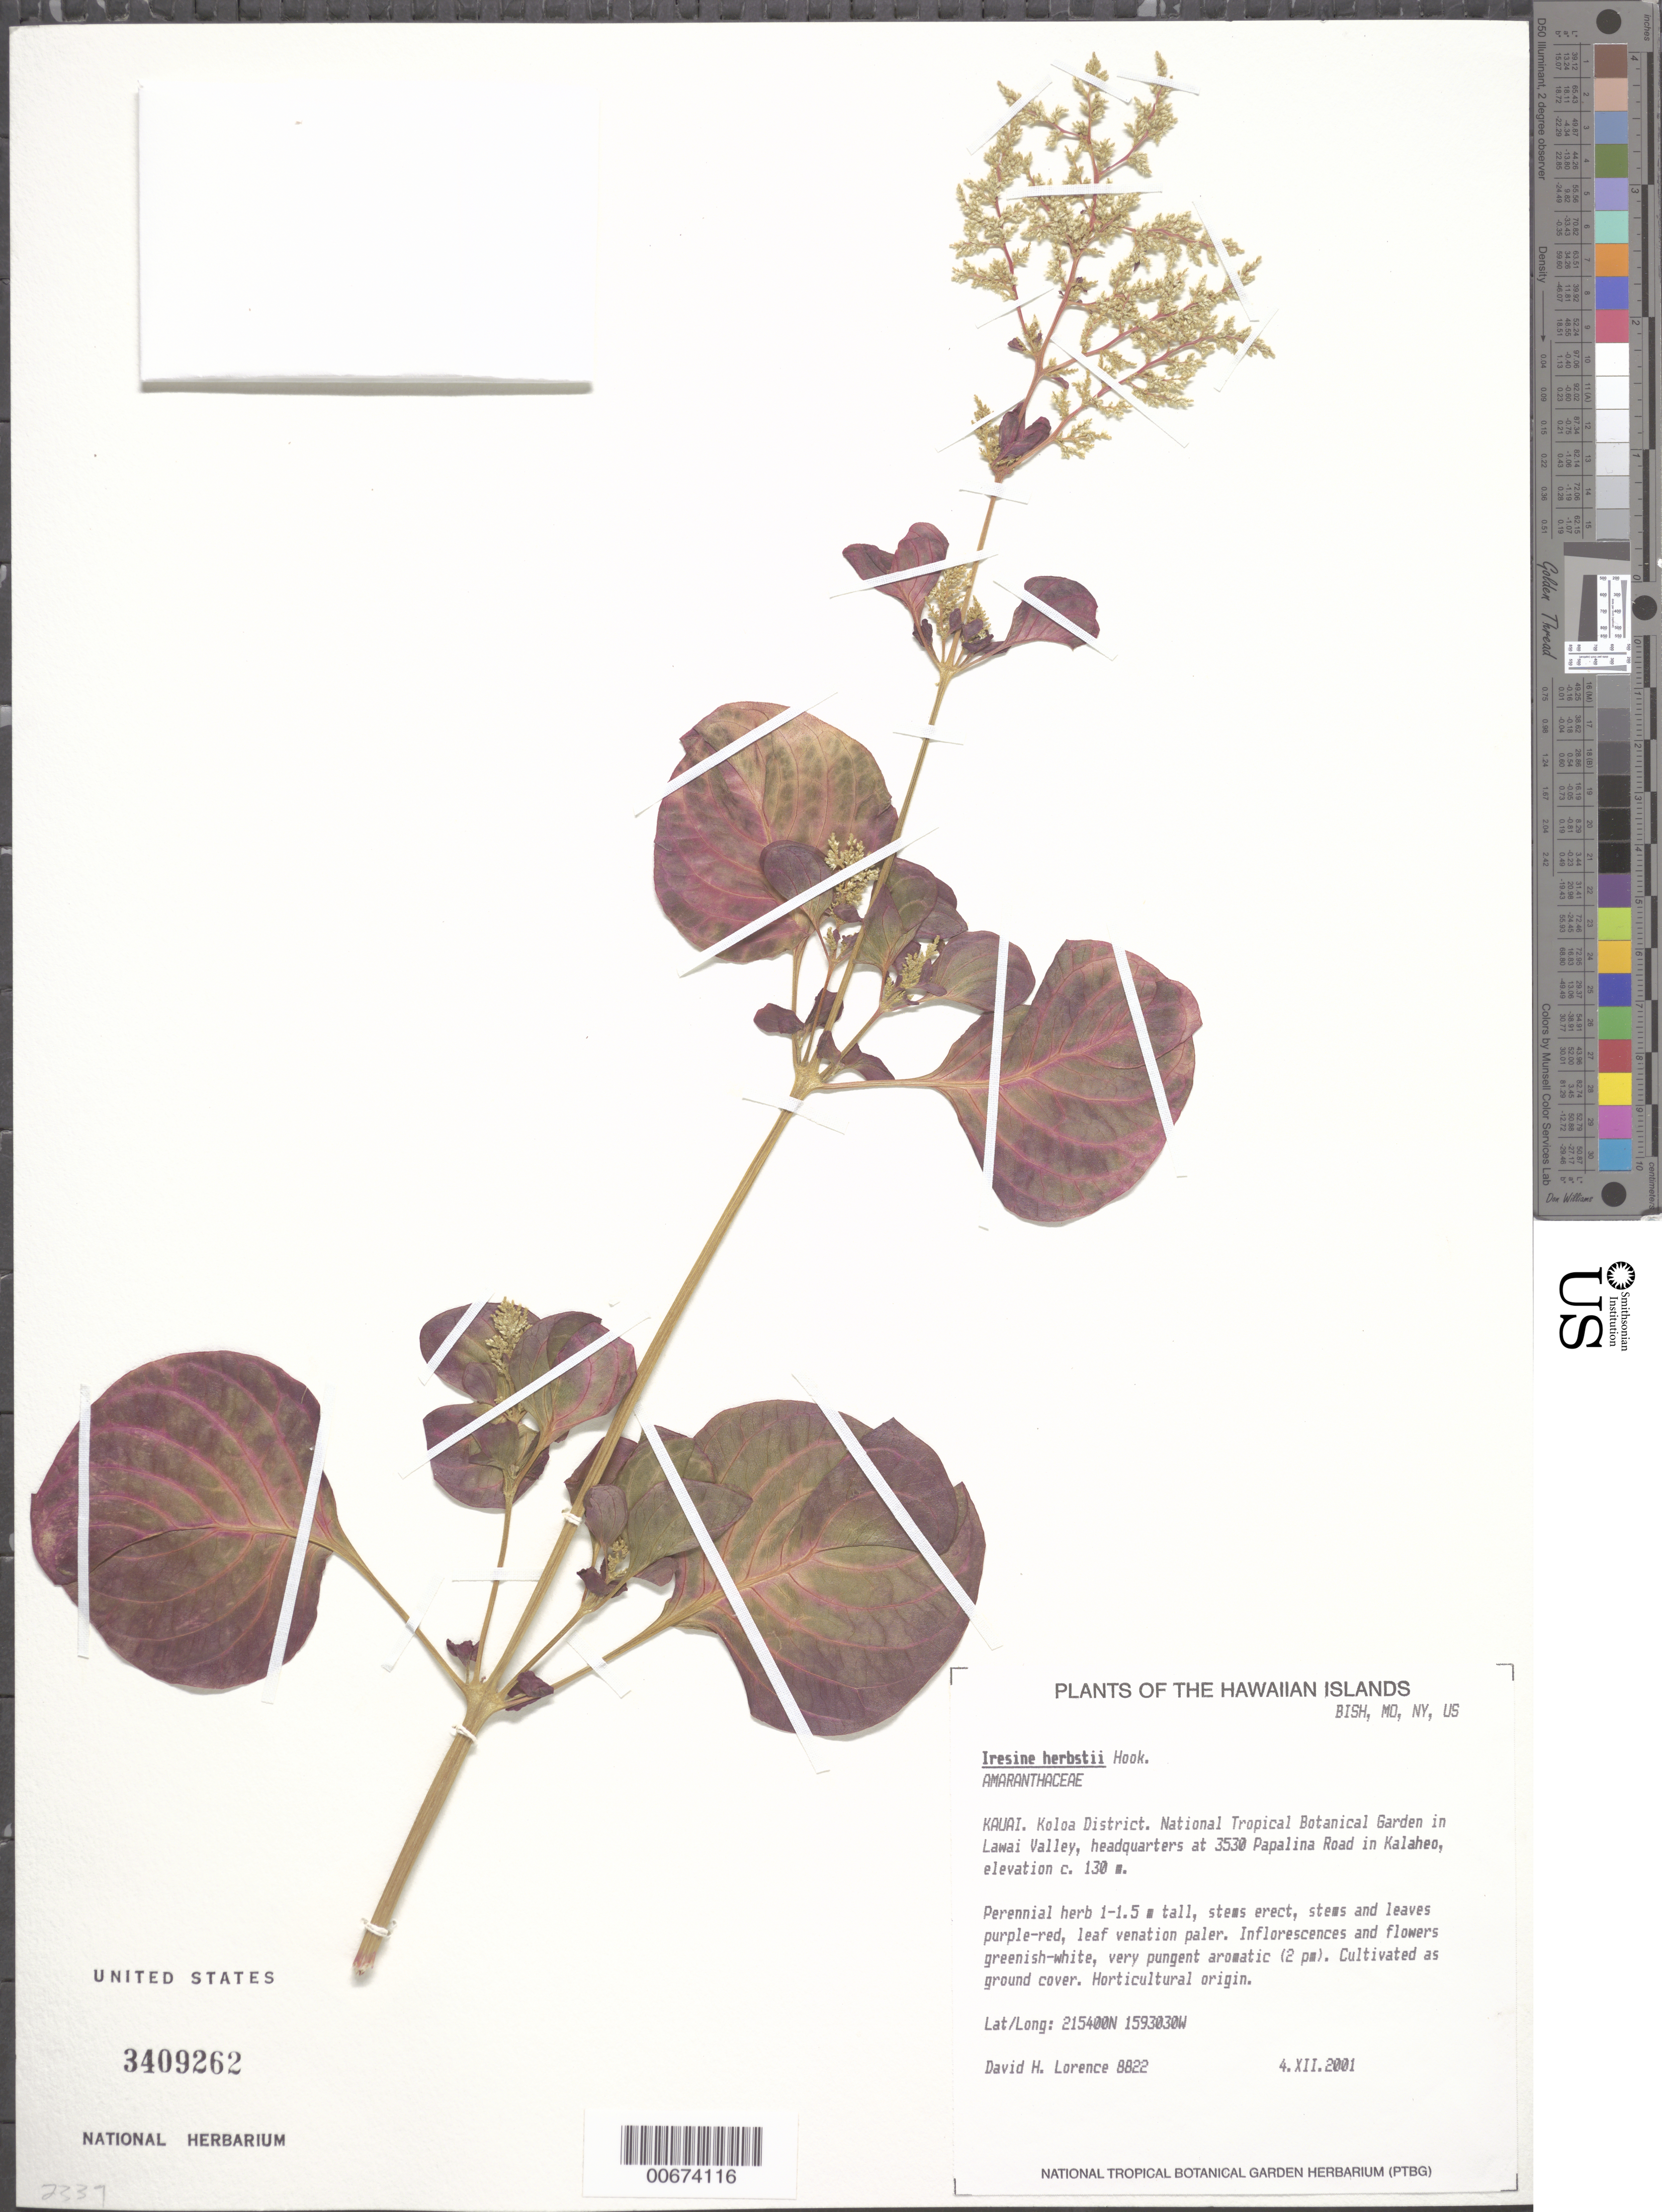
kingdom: Plantae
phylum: Tracheophyta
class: Magnoliopsida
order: Caryophyllales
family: Amaranthaceae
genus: Iresine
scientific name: Iresine herbstii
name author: Hook.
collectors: D. Lorence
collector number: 8822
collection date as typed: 4 Dec 2001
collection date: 2001-12-04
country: United States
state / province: Hawaii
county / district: Kauai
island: Kaua'i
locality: Koloa District, National Tropical Botanical Garden in Lawai Valley, headquarters at 3530 Papalina Road in Kalaheo.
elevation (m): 130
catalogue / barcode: US 3409262